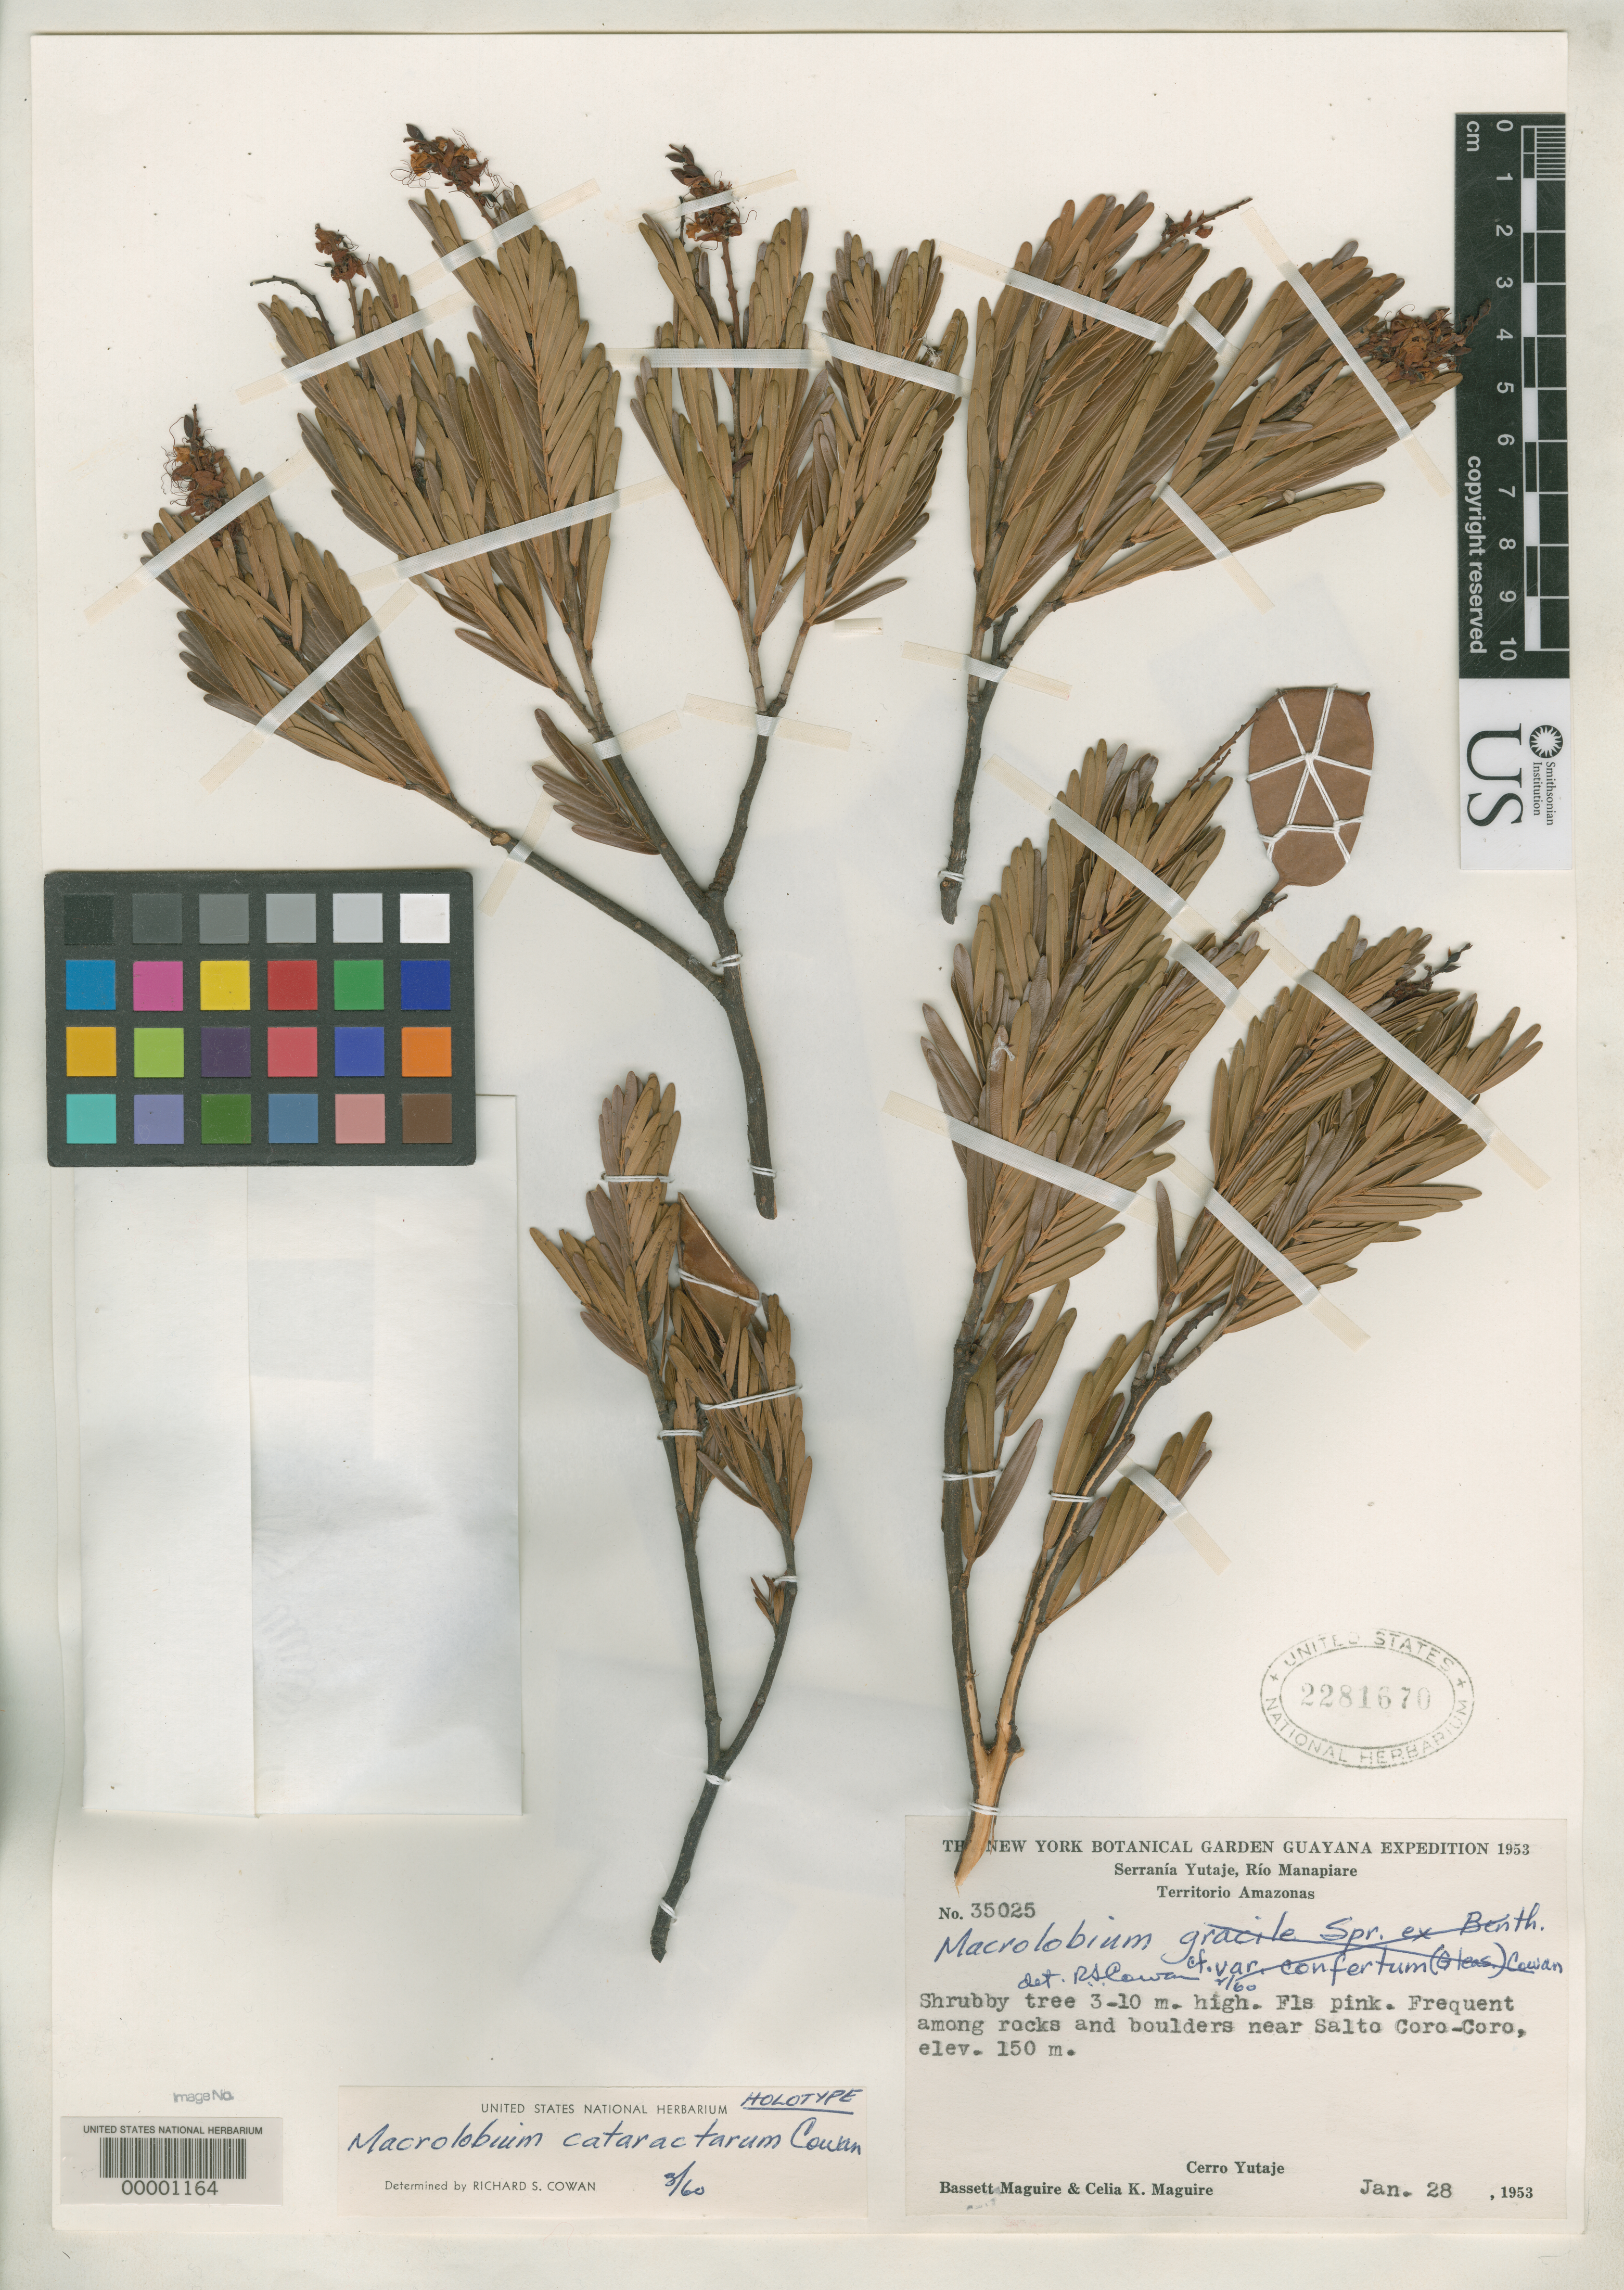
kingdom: Plantae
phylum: Tracheophyta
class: Magnoliopsida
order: Fabales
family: Fabaceae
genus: Macrolobium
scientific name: Macrolobium cataractarum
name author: R.S. Cowan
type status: Holotype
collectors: B. Maguire & C. K. Maguire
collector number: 35025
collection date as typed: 28 Jan 1953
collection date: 1953-01-28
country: Venezuela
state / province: Amazonas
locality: Serrania Yutaje, Rio Manapiare, near Salto Coro-Coro.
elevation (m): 150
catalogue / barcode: US 2281670